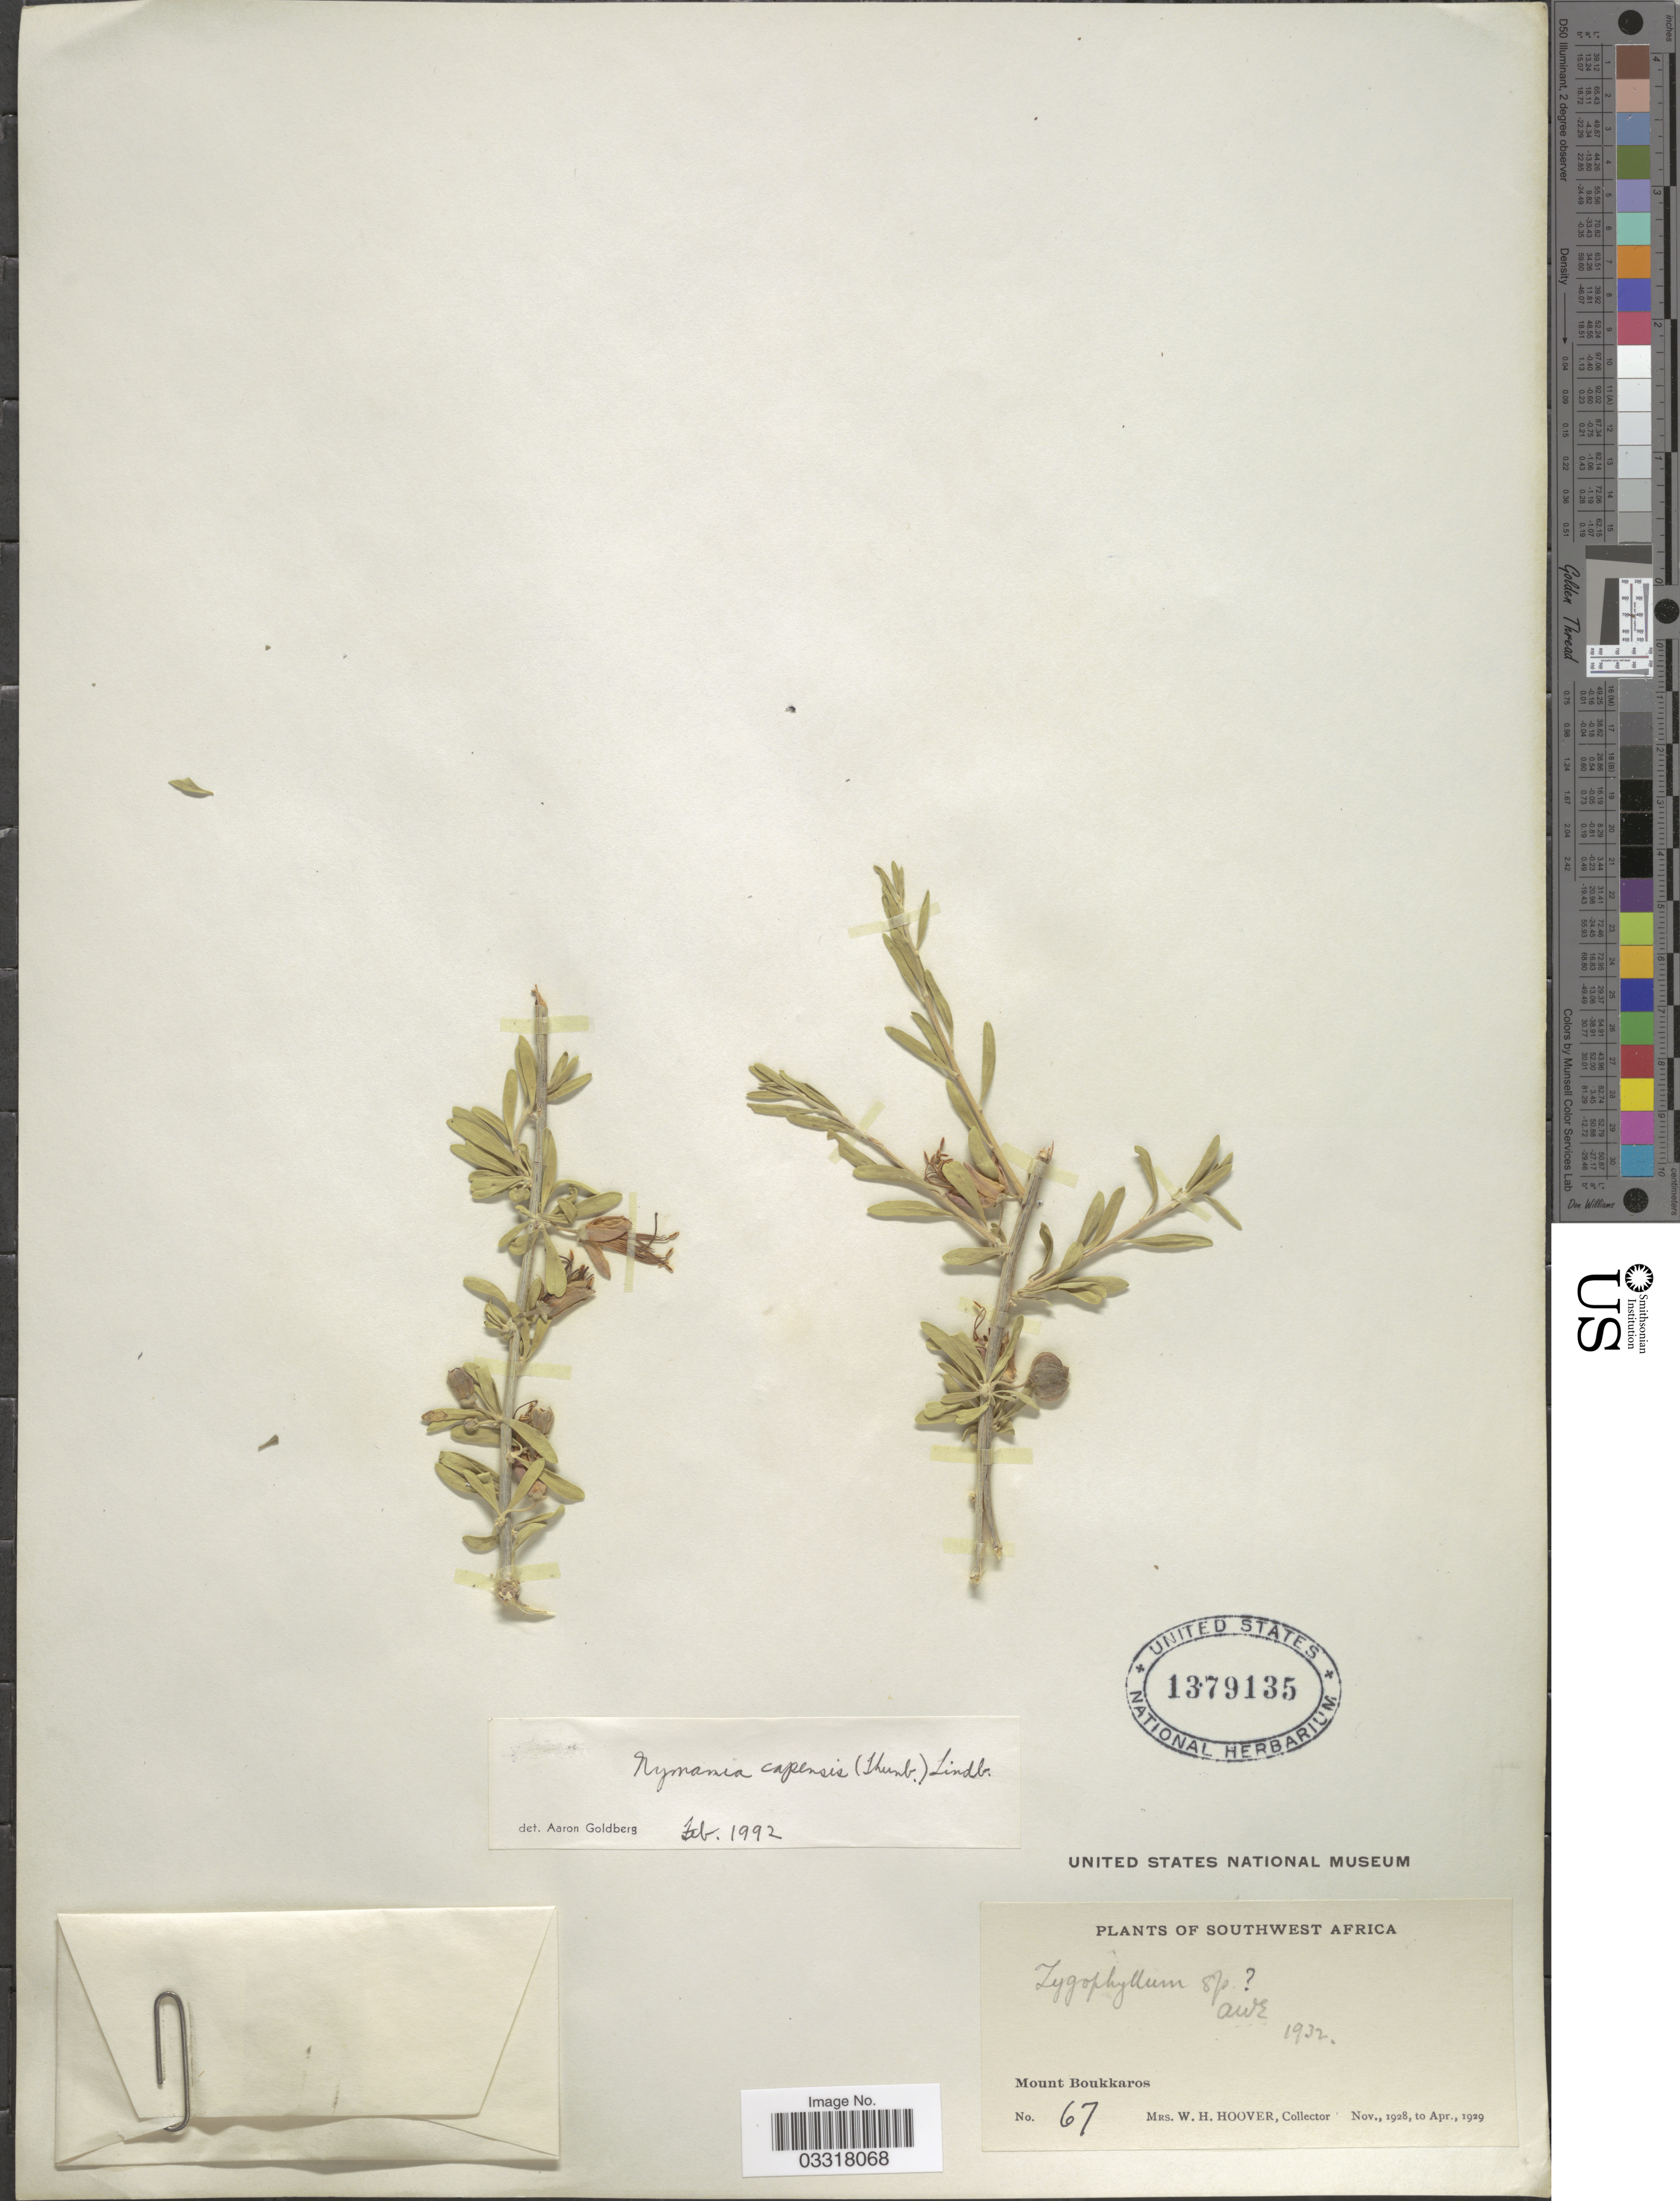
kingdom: Plantae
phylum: Tracheophyta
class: Magnoliopsida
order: Sapindales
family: Meliaceae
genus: Nymania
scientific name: Nymania capensis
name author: (Thunb.) Lindb.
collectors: W. Hoover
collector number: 67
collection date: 1928-11/1929-04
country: Namibia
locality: Southwest Africa. Mount Boukkaros.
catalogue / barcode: US 1379135